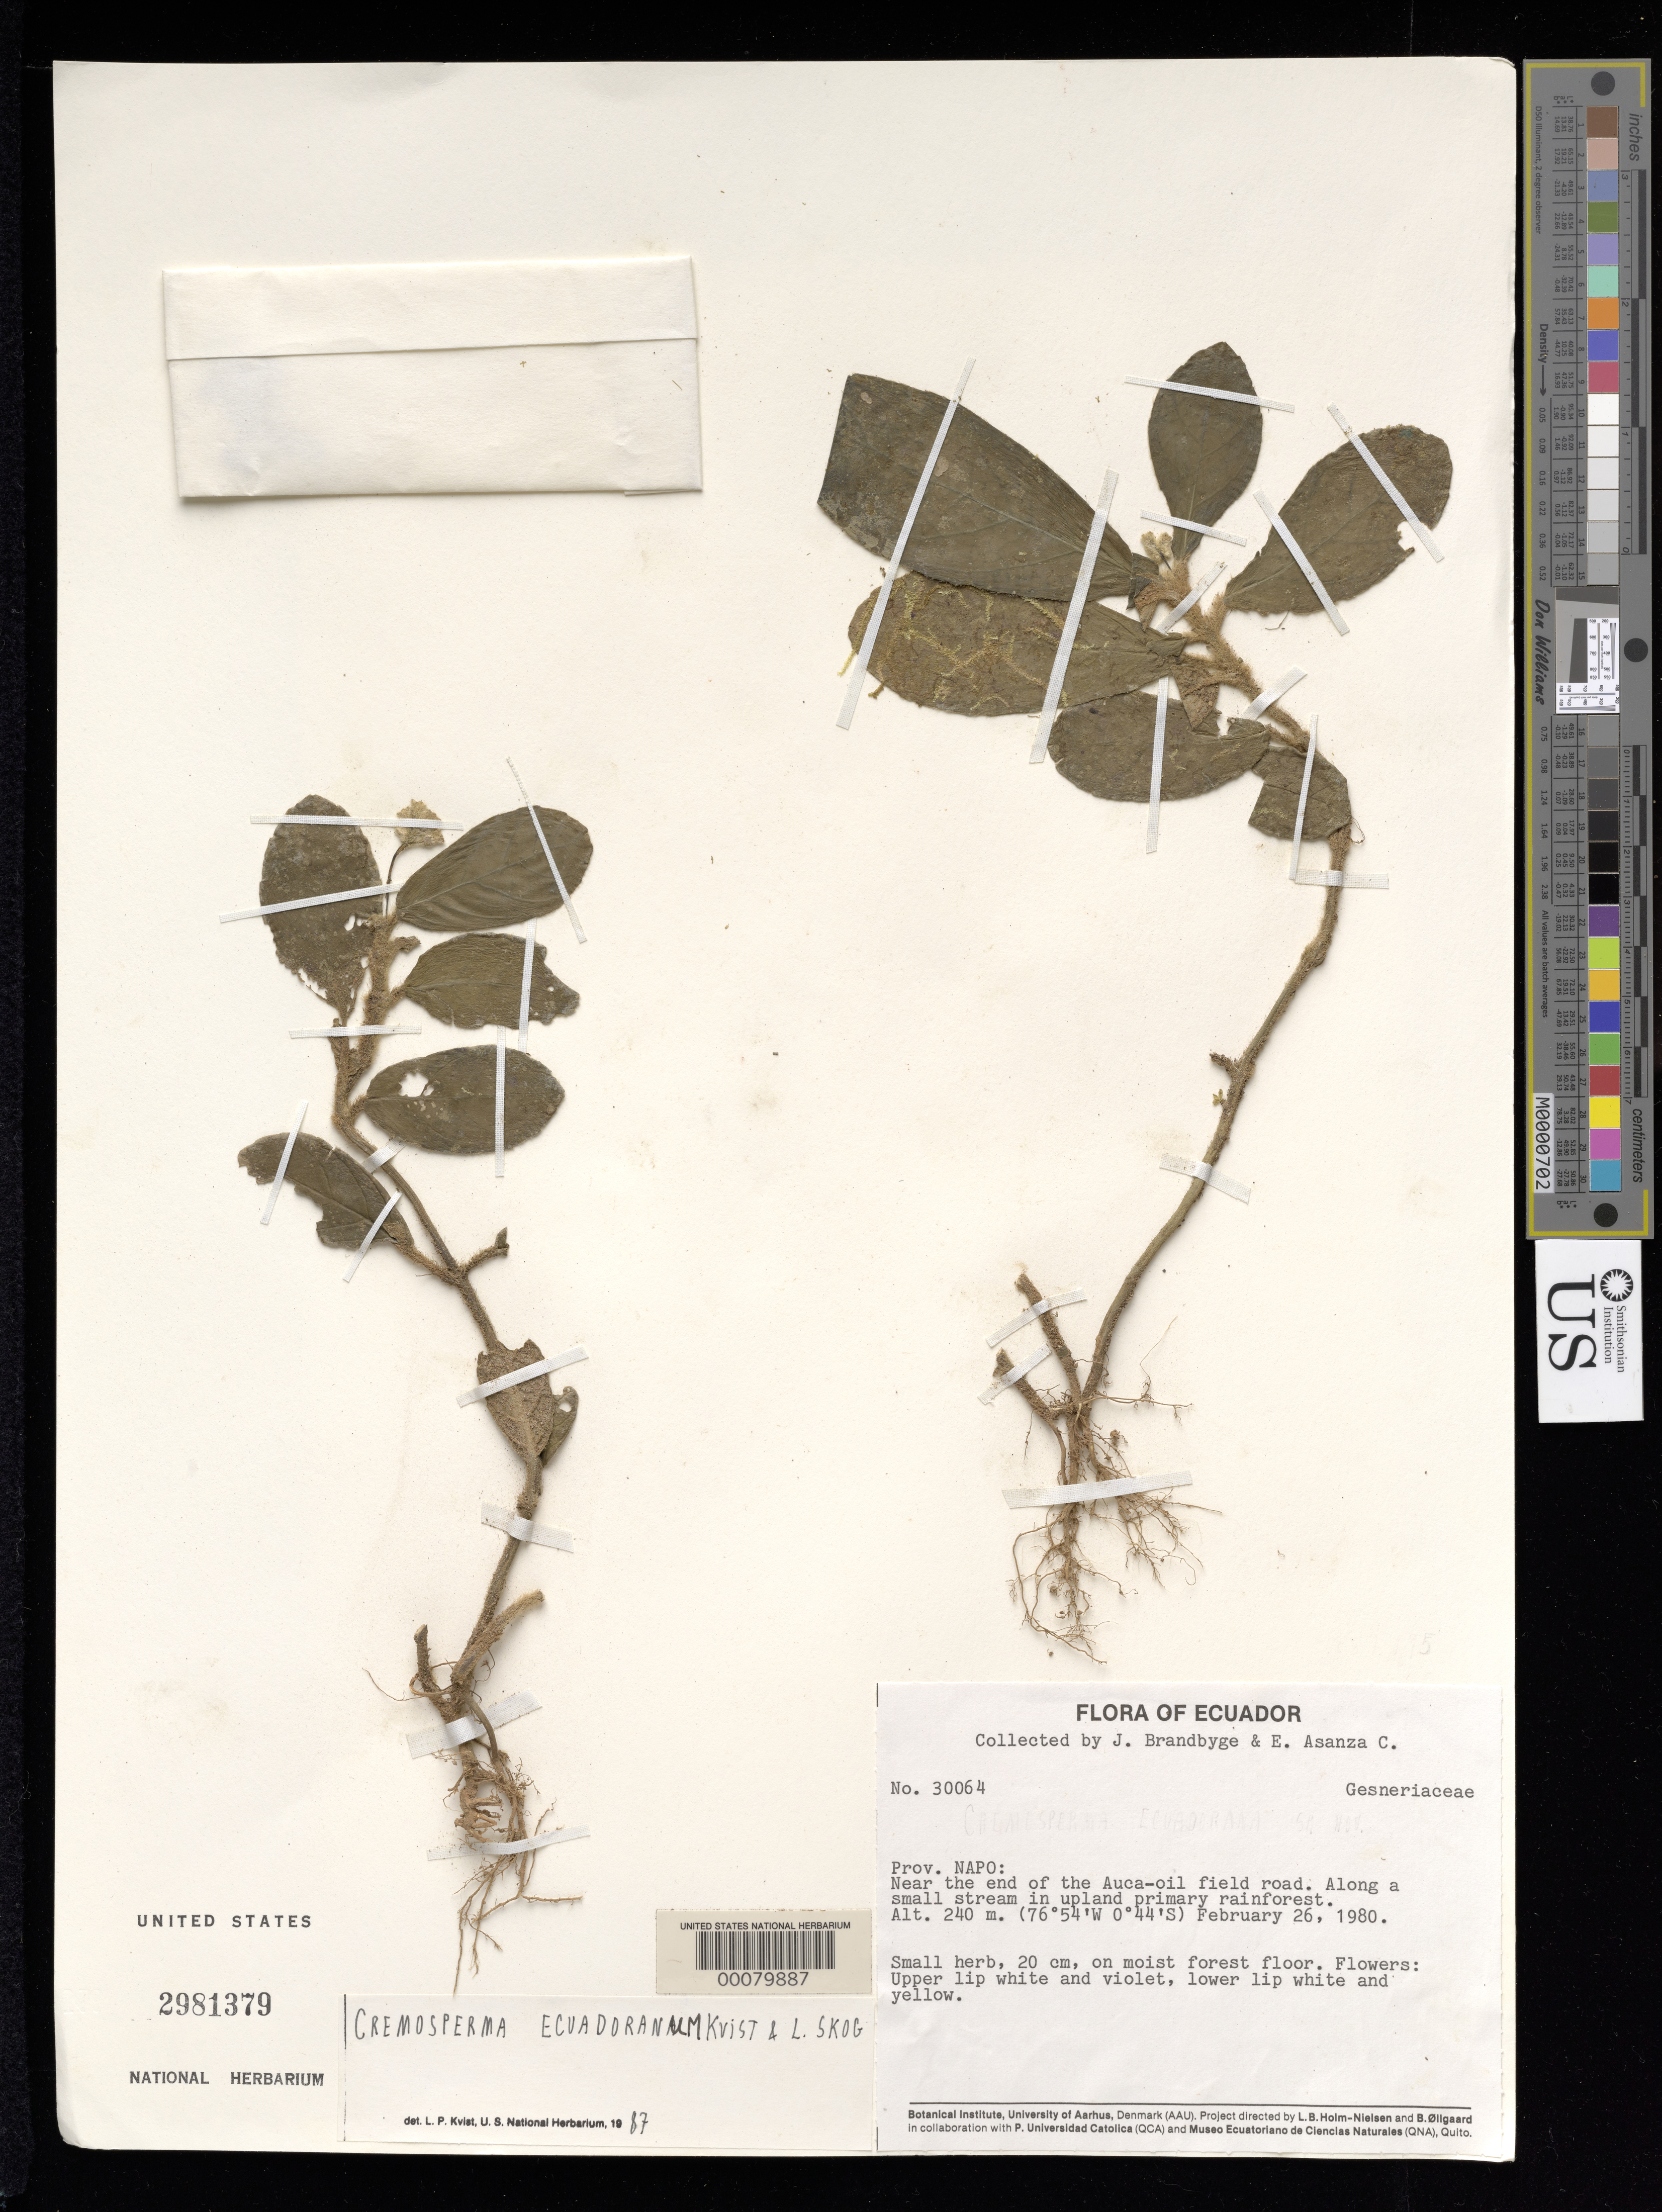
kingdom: Plantae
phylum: Tracheophyta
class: Magnoliopsida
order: Lamiales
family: Gesneriaceae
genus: Cremosperma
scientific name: Cremosperma ecuadoranum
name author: L.P. Kvist & L.E. Skog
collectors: J. Brandbyge & E. Asanza C.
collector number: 30064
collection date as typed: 26 Feb 1980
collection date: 1980-02-26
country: Ecuador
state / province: Napo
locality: Near the end of the Auca-oil field road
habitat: Along a small stream in upland primary rainforest; on moist forest floor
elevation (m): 240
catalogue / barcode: US 2981379